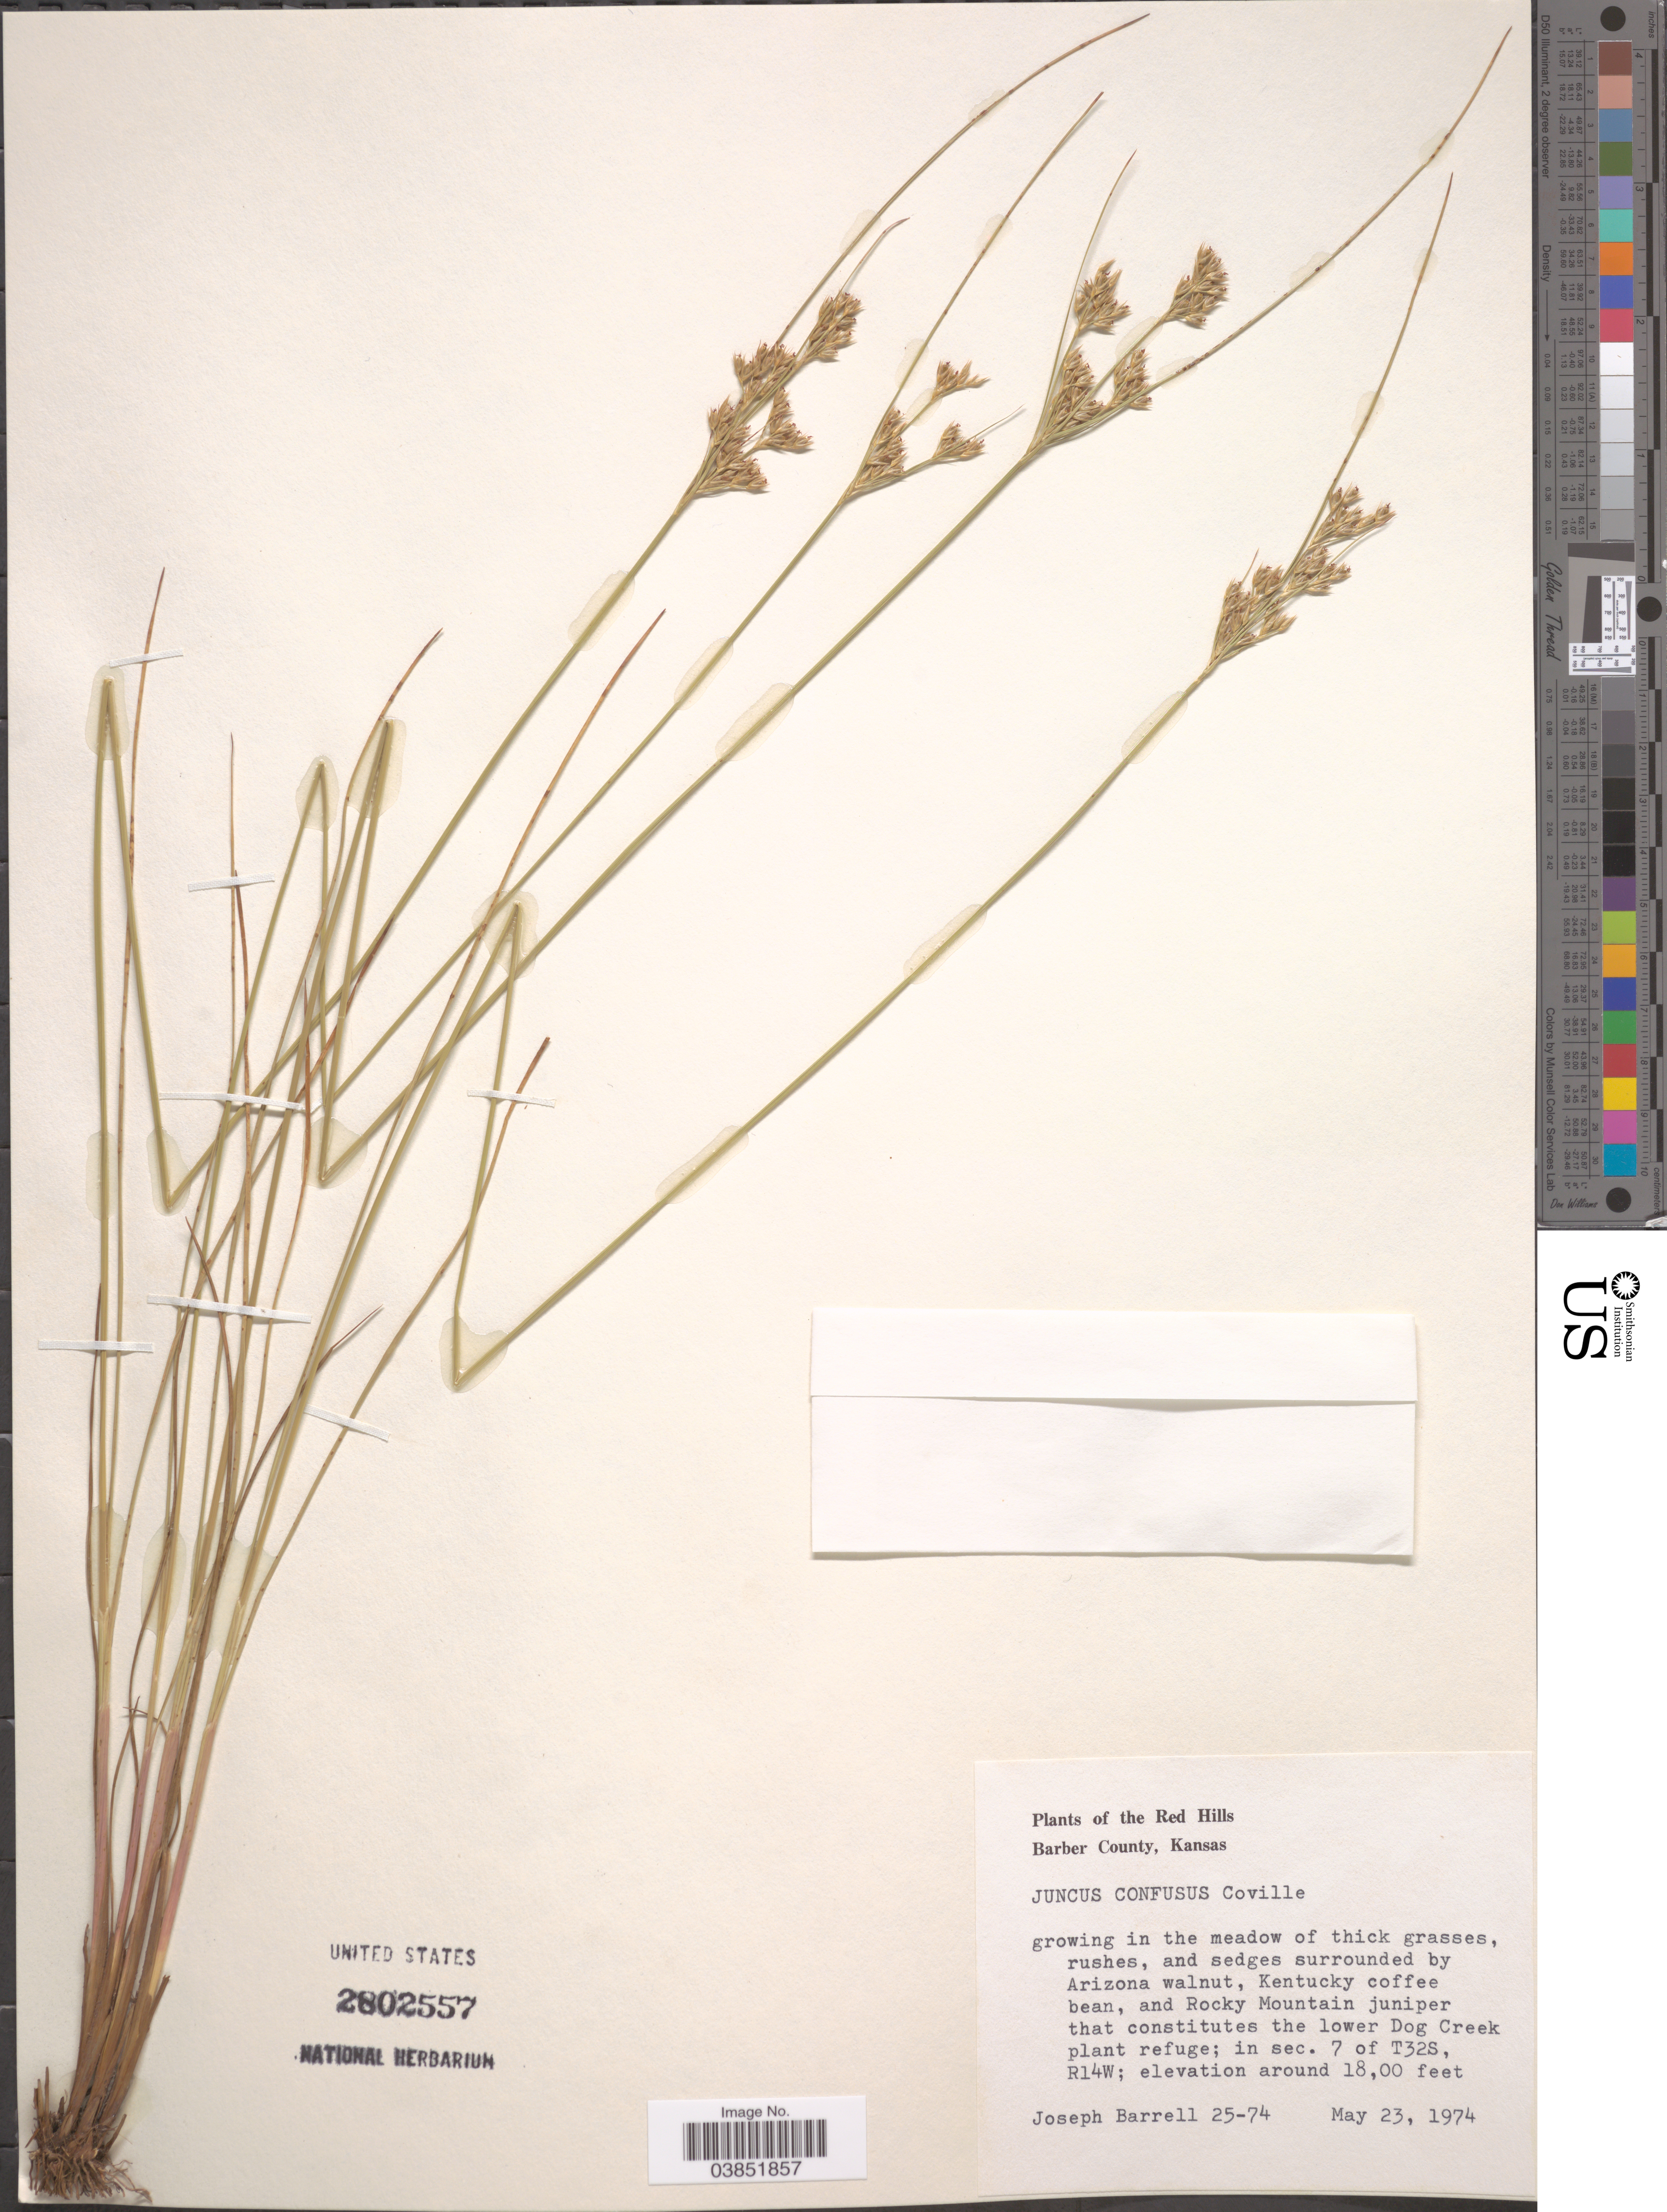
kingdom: Plantae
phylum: Tracheophyta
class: Liliopsida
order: Poales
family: Juncaceae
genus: Juncus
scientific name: Juncus confusus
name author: Coville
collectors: J. Barrell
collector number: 25-74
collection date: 1974-05-23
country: United States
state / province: Kansas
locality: Red Hills. Barber County. In the meadow of thick grasses, rushes, and sedges surrounded by Arizona walnut, Kentucky coffee bean, and Rocky Mountain juniper that constitutes the lower Dog Creek plant refuge; in sec. 7 of T32S, R14W.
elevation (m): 549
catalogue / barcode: US 2802557